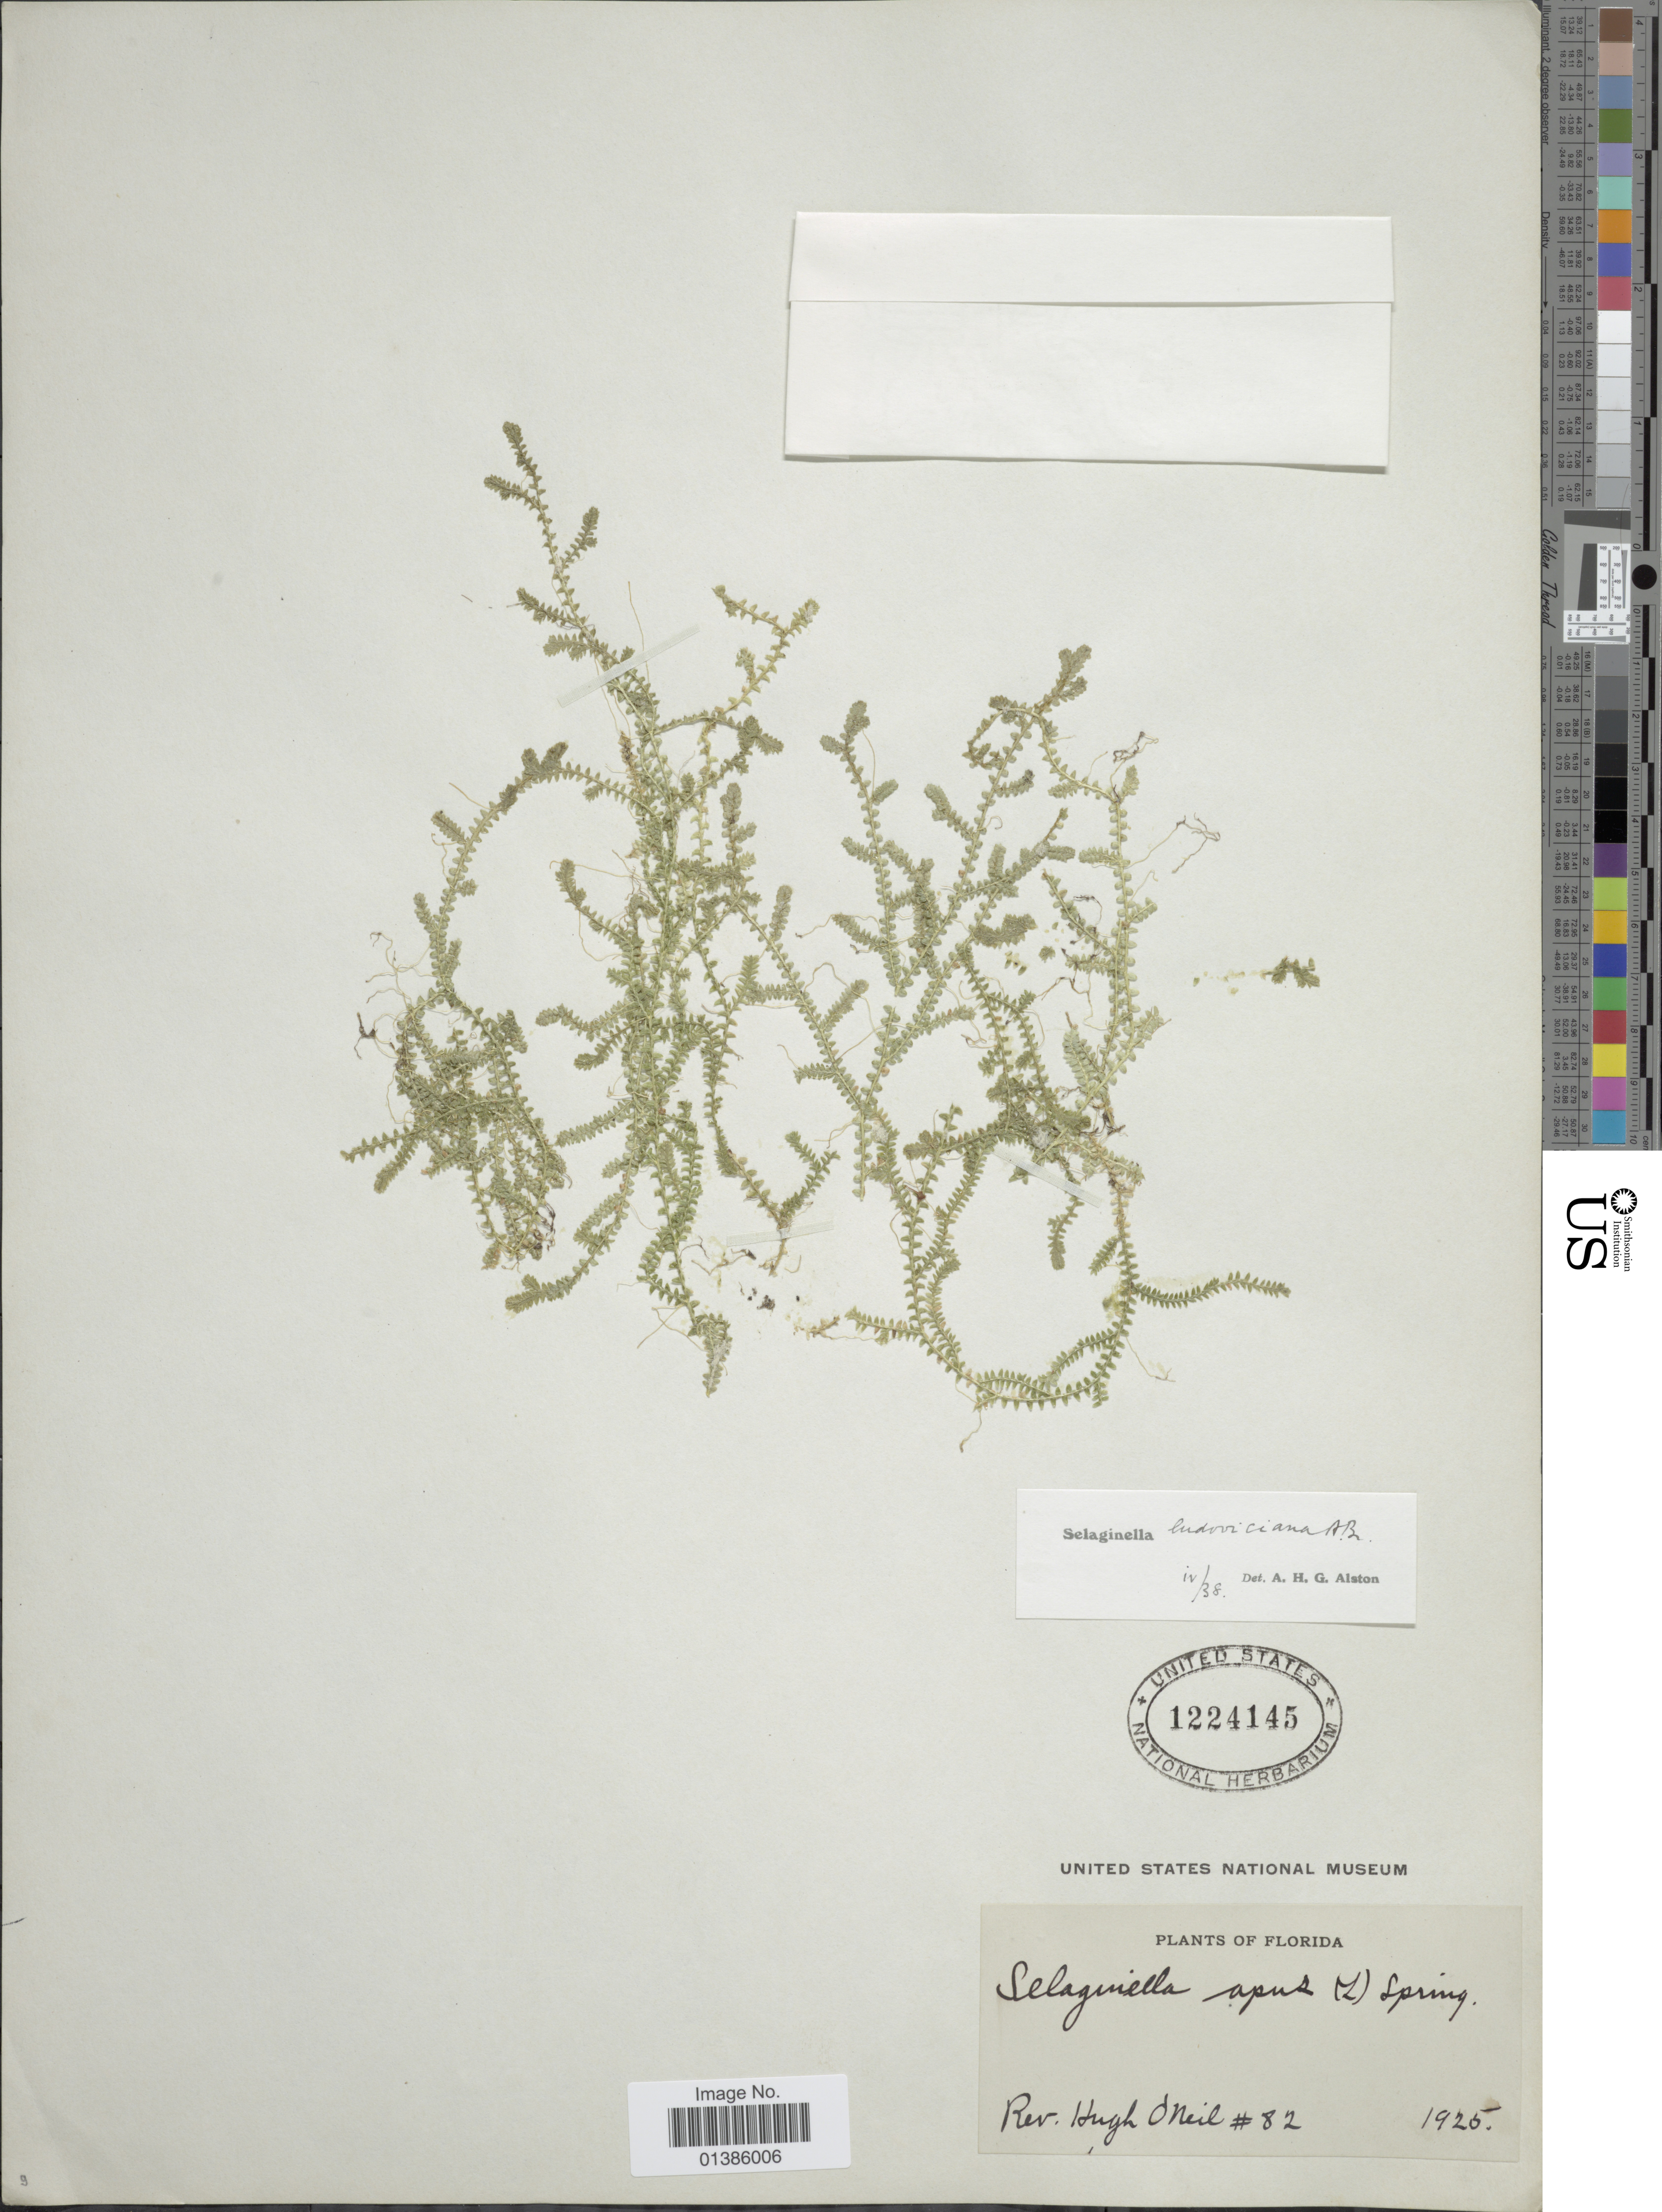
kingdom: Plantae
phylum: Tracheophyta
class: Lycopodiopsida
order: Selaginellales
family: Selaginellaceae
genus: Selaginella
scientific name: Selaginella ludoviciana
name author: A. Braun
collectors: H. O'neil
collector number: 82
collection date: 1925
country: United States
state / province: Florida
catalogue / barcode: US 1224145